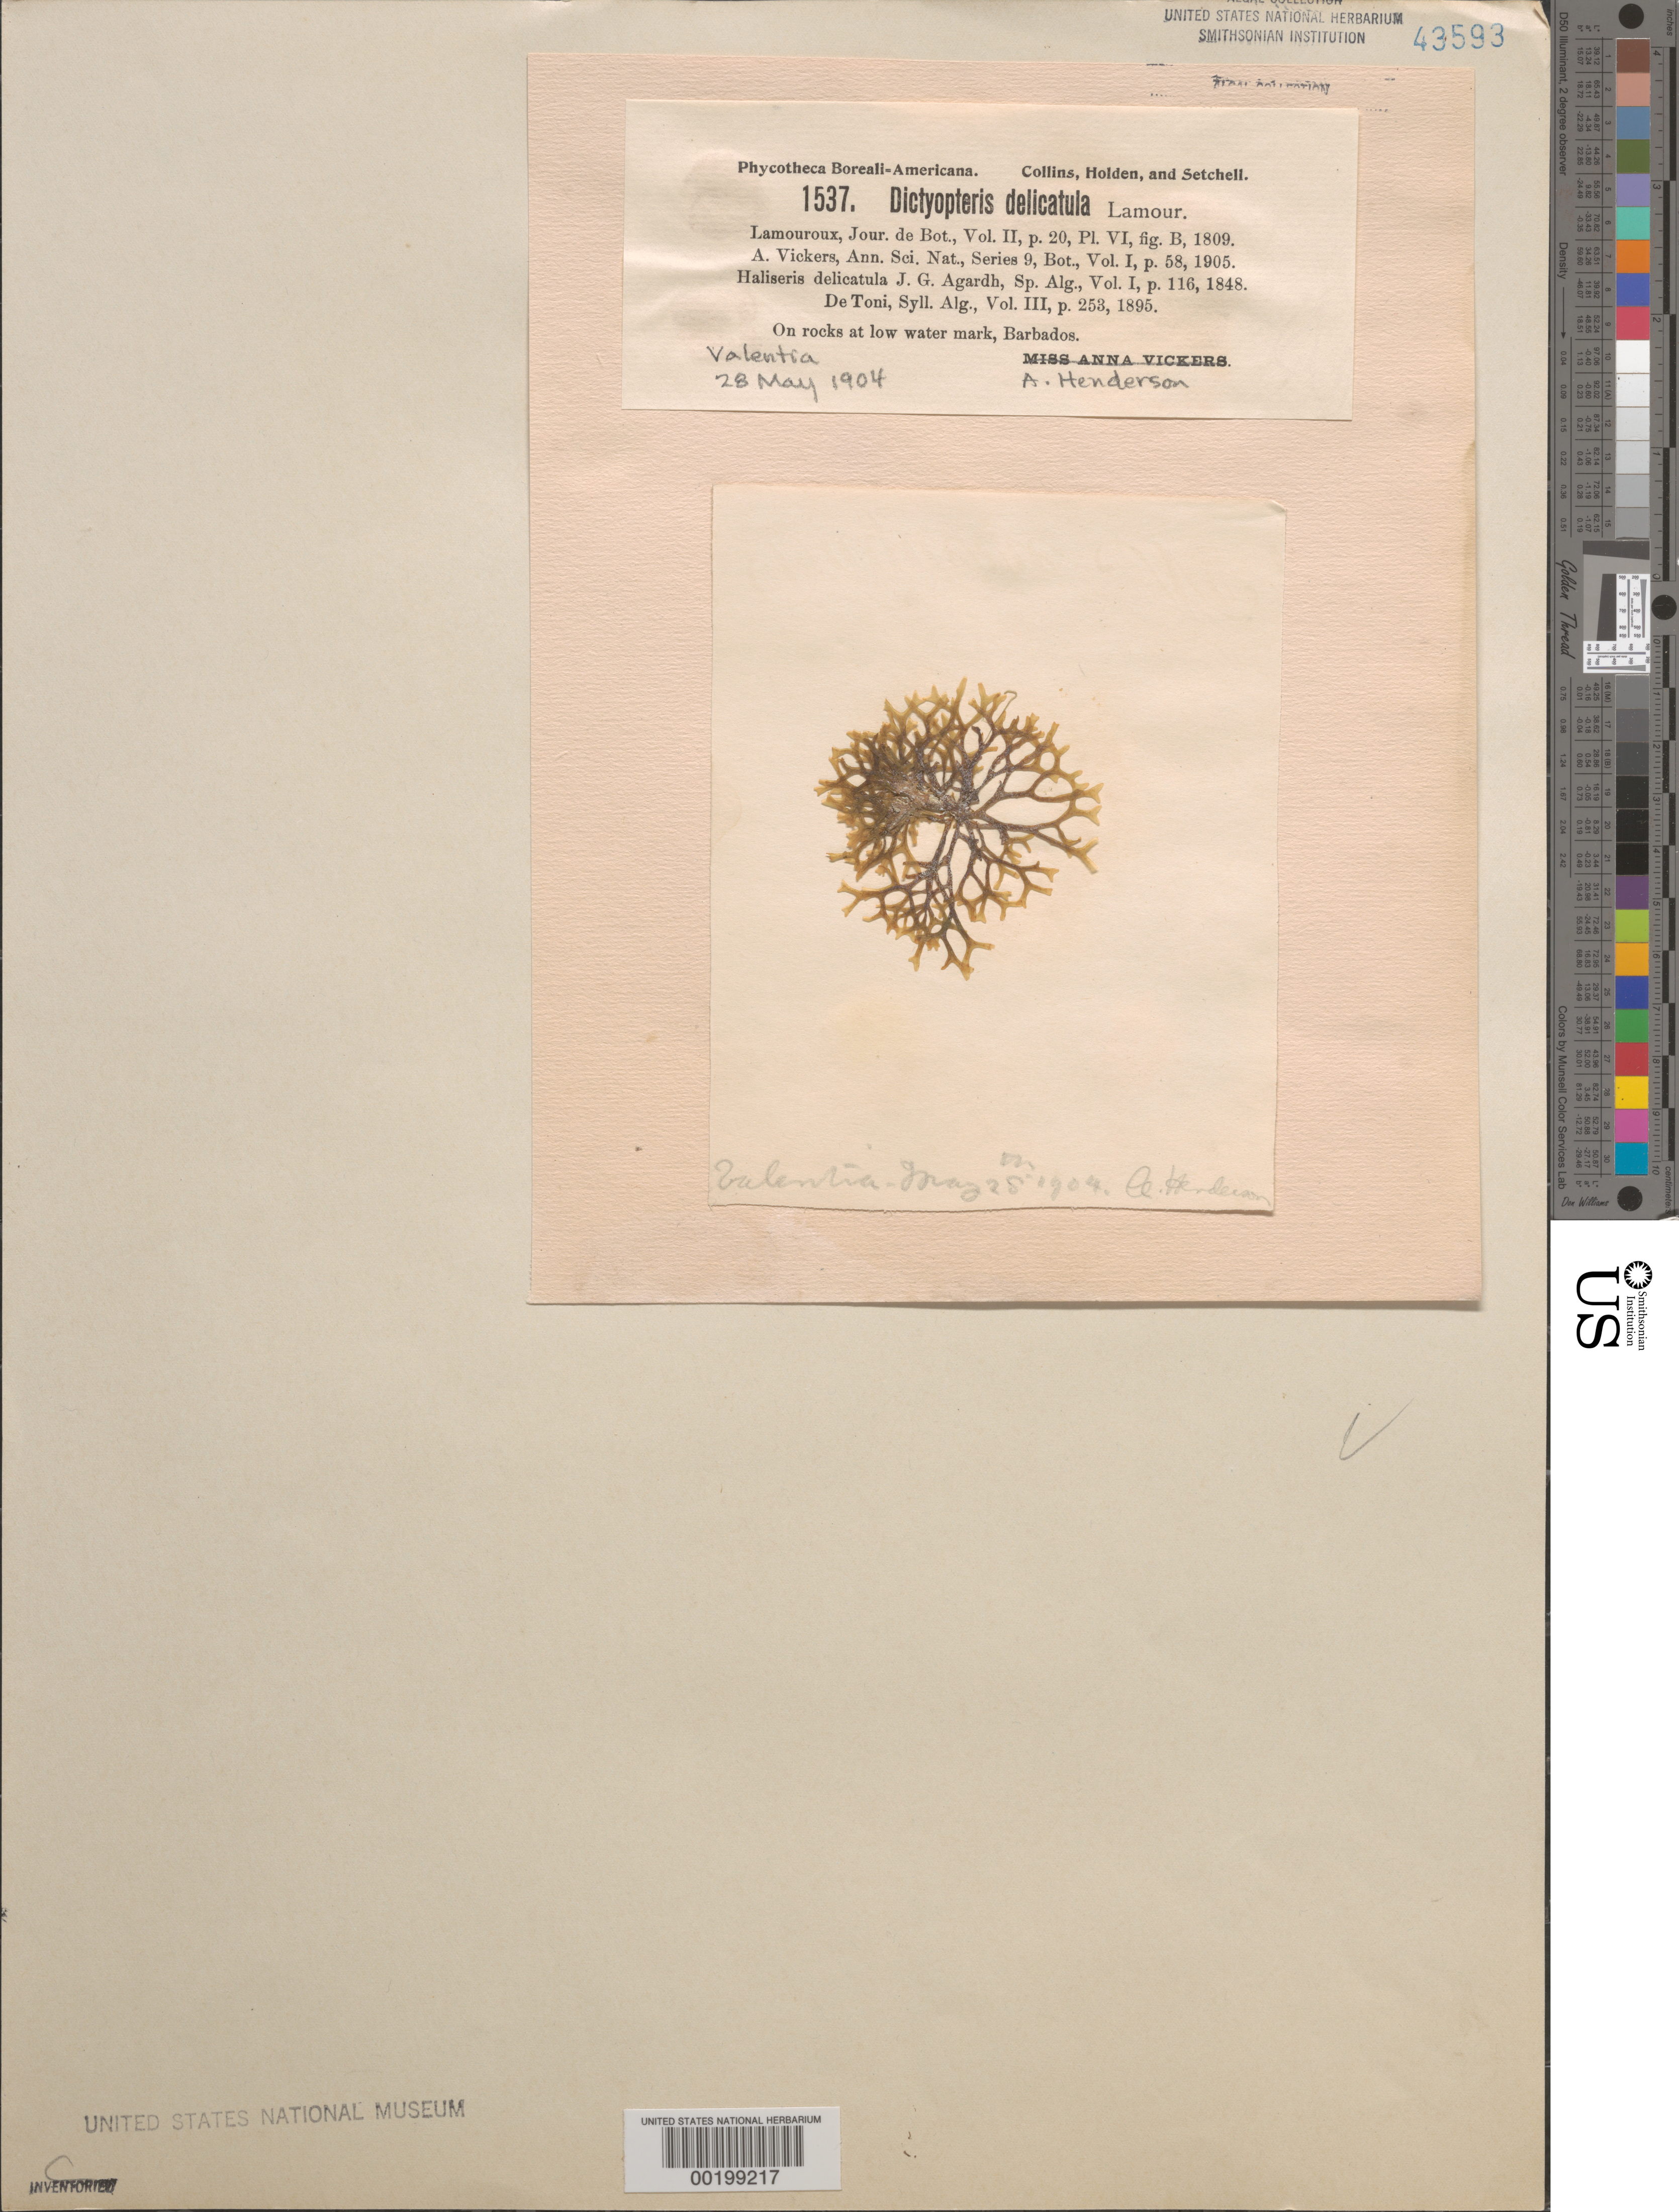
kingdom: Chromista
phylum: Ochrophyta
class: Phaeophyceae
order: Dictyotales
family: Dictyotaceae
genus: Dictyopteris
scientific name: Dictyopteris delicatula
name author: J.V.Lamouroux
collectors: A. Henderson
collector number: PB-A 1537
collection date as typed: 28 May 1904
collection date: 1904-05-28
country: Barbados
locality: Valentia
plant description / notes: Collins, Holden & Setchell, Phycotheca Boreali-Americana; collecting data from specimen rather than from label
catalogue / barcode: US 43593